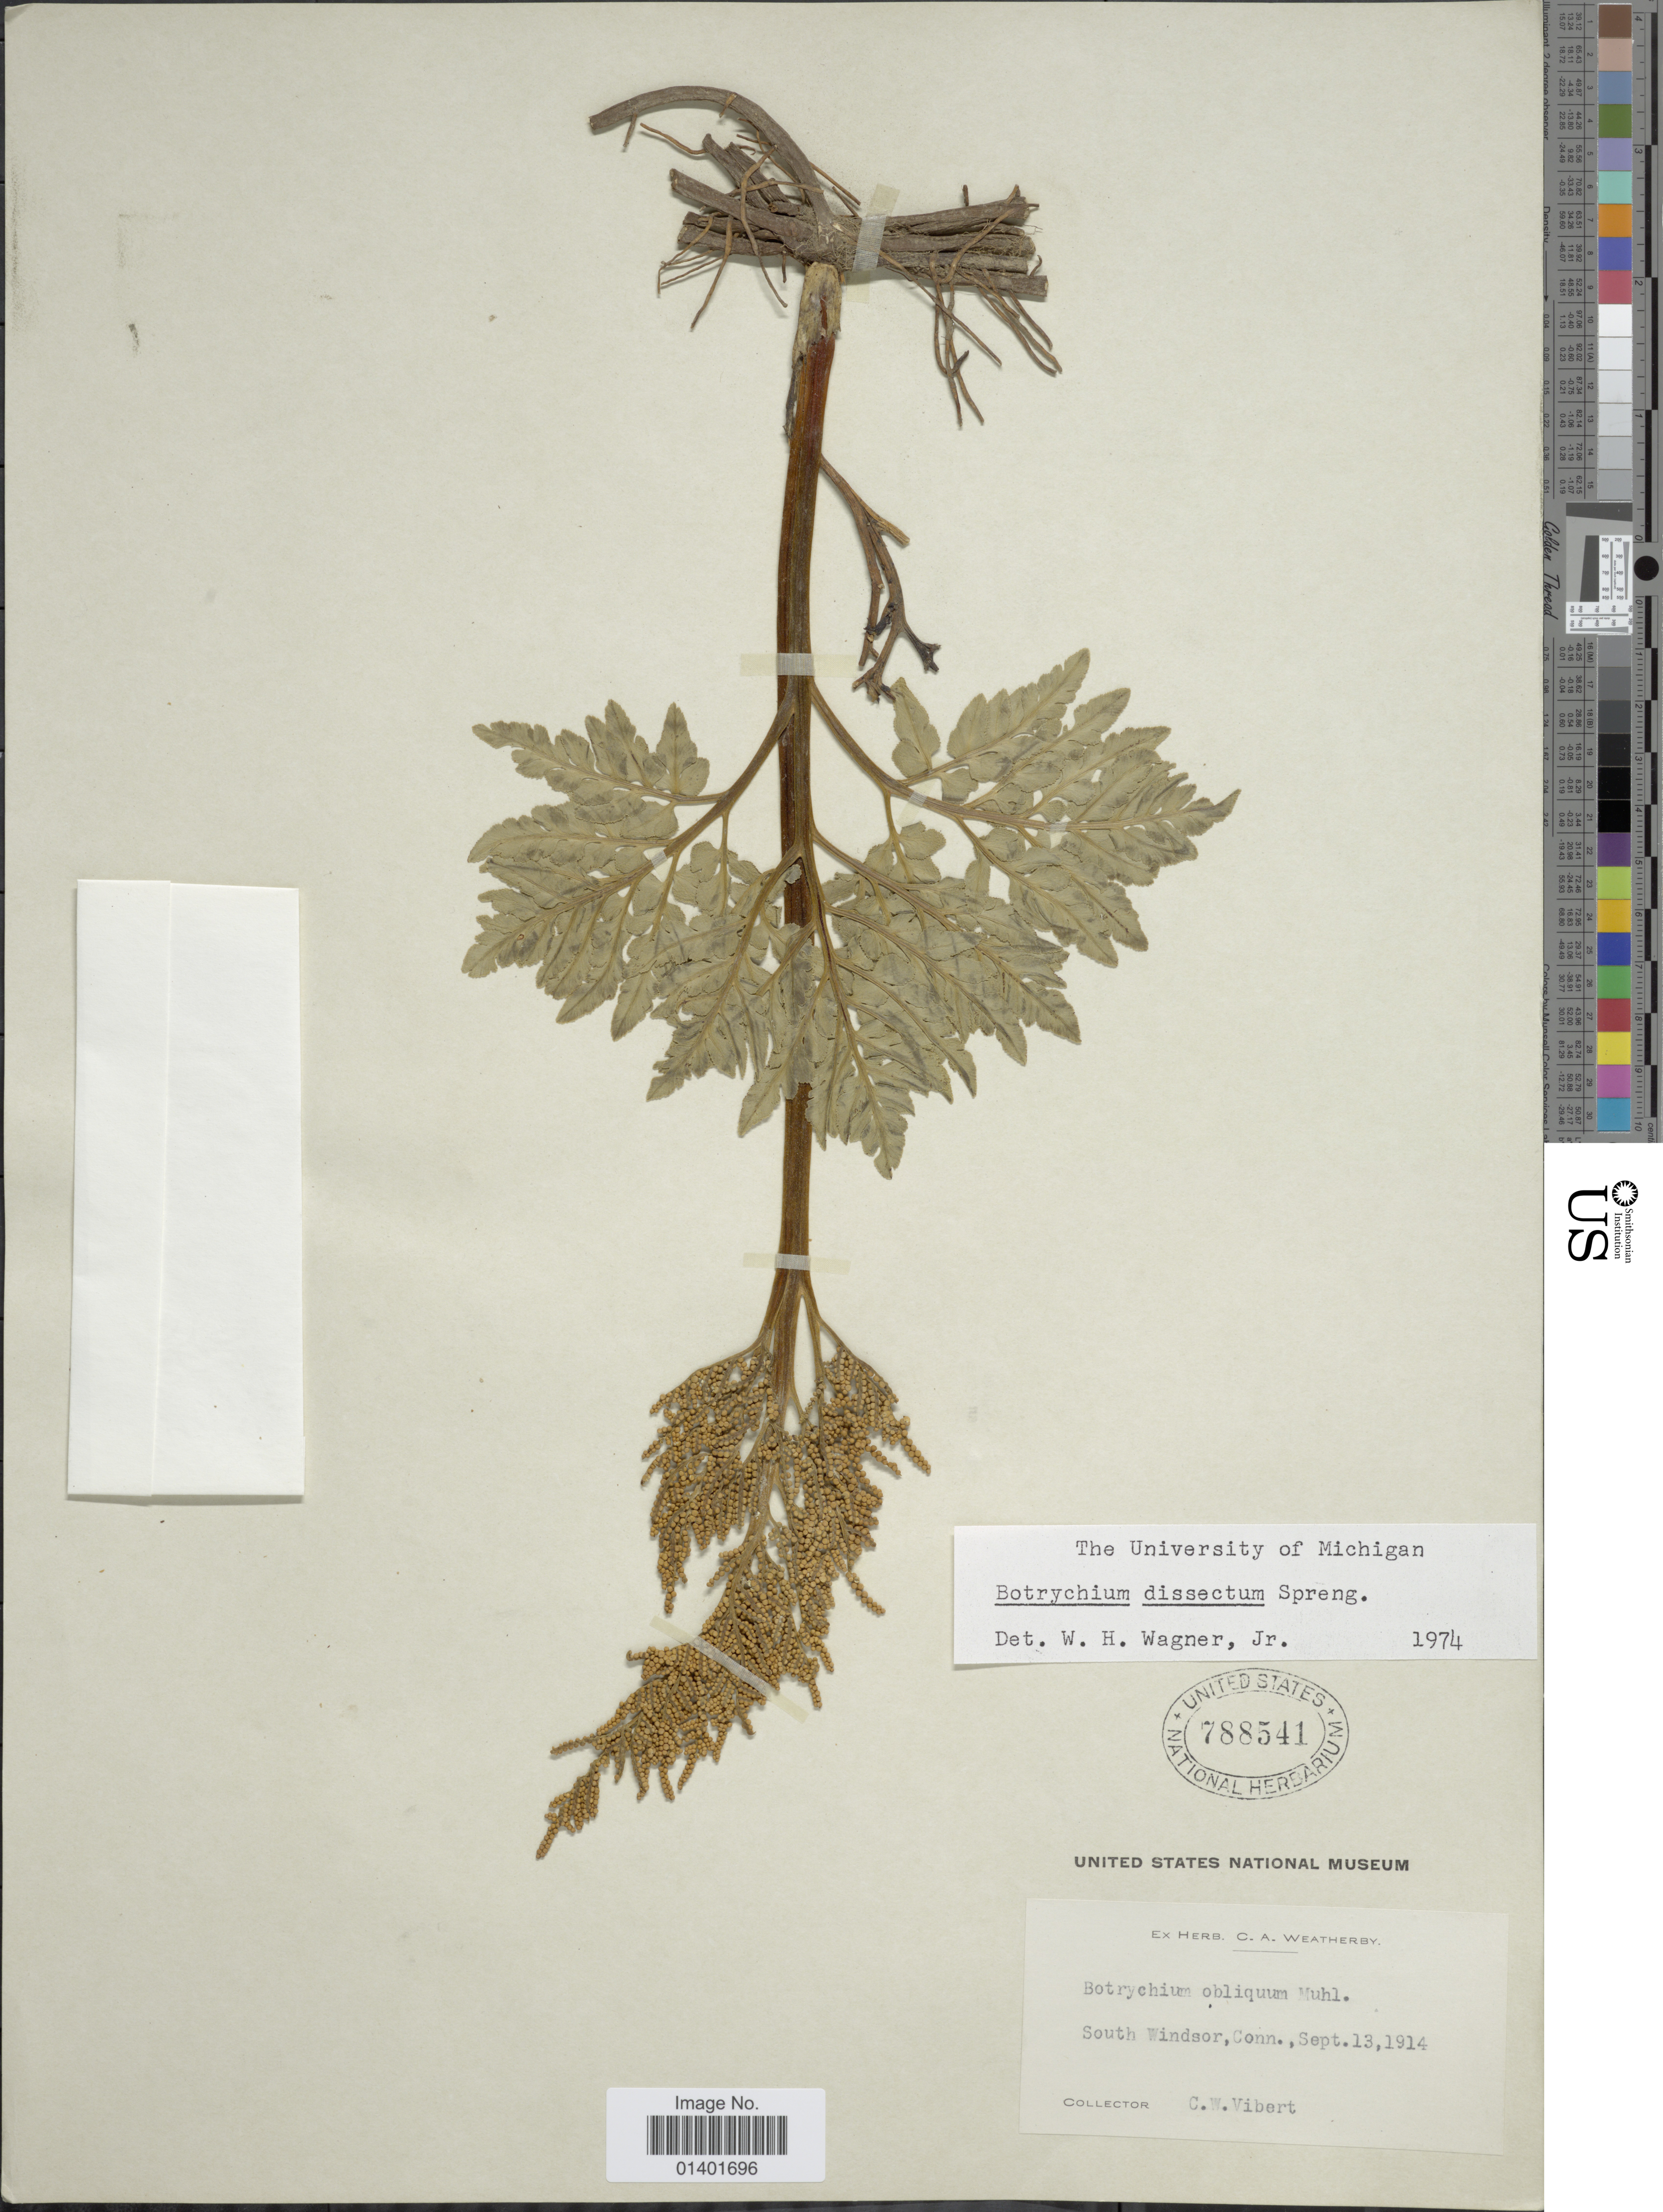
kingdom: Plantae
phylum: Tracheophyta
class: Polypodiopsida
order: Ophioglossales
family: Ophioglossaceae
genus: Botrychium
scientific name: Botrychium dissectum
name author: Spreng.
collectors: C. Vibert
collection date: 1914-09-13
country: United States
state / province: Connecticut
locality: South Windsor.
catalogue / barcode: US 788541